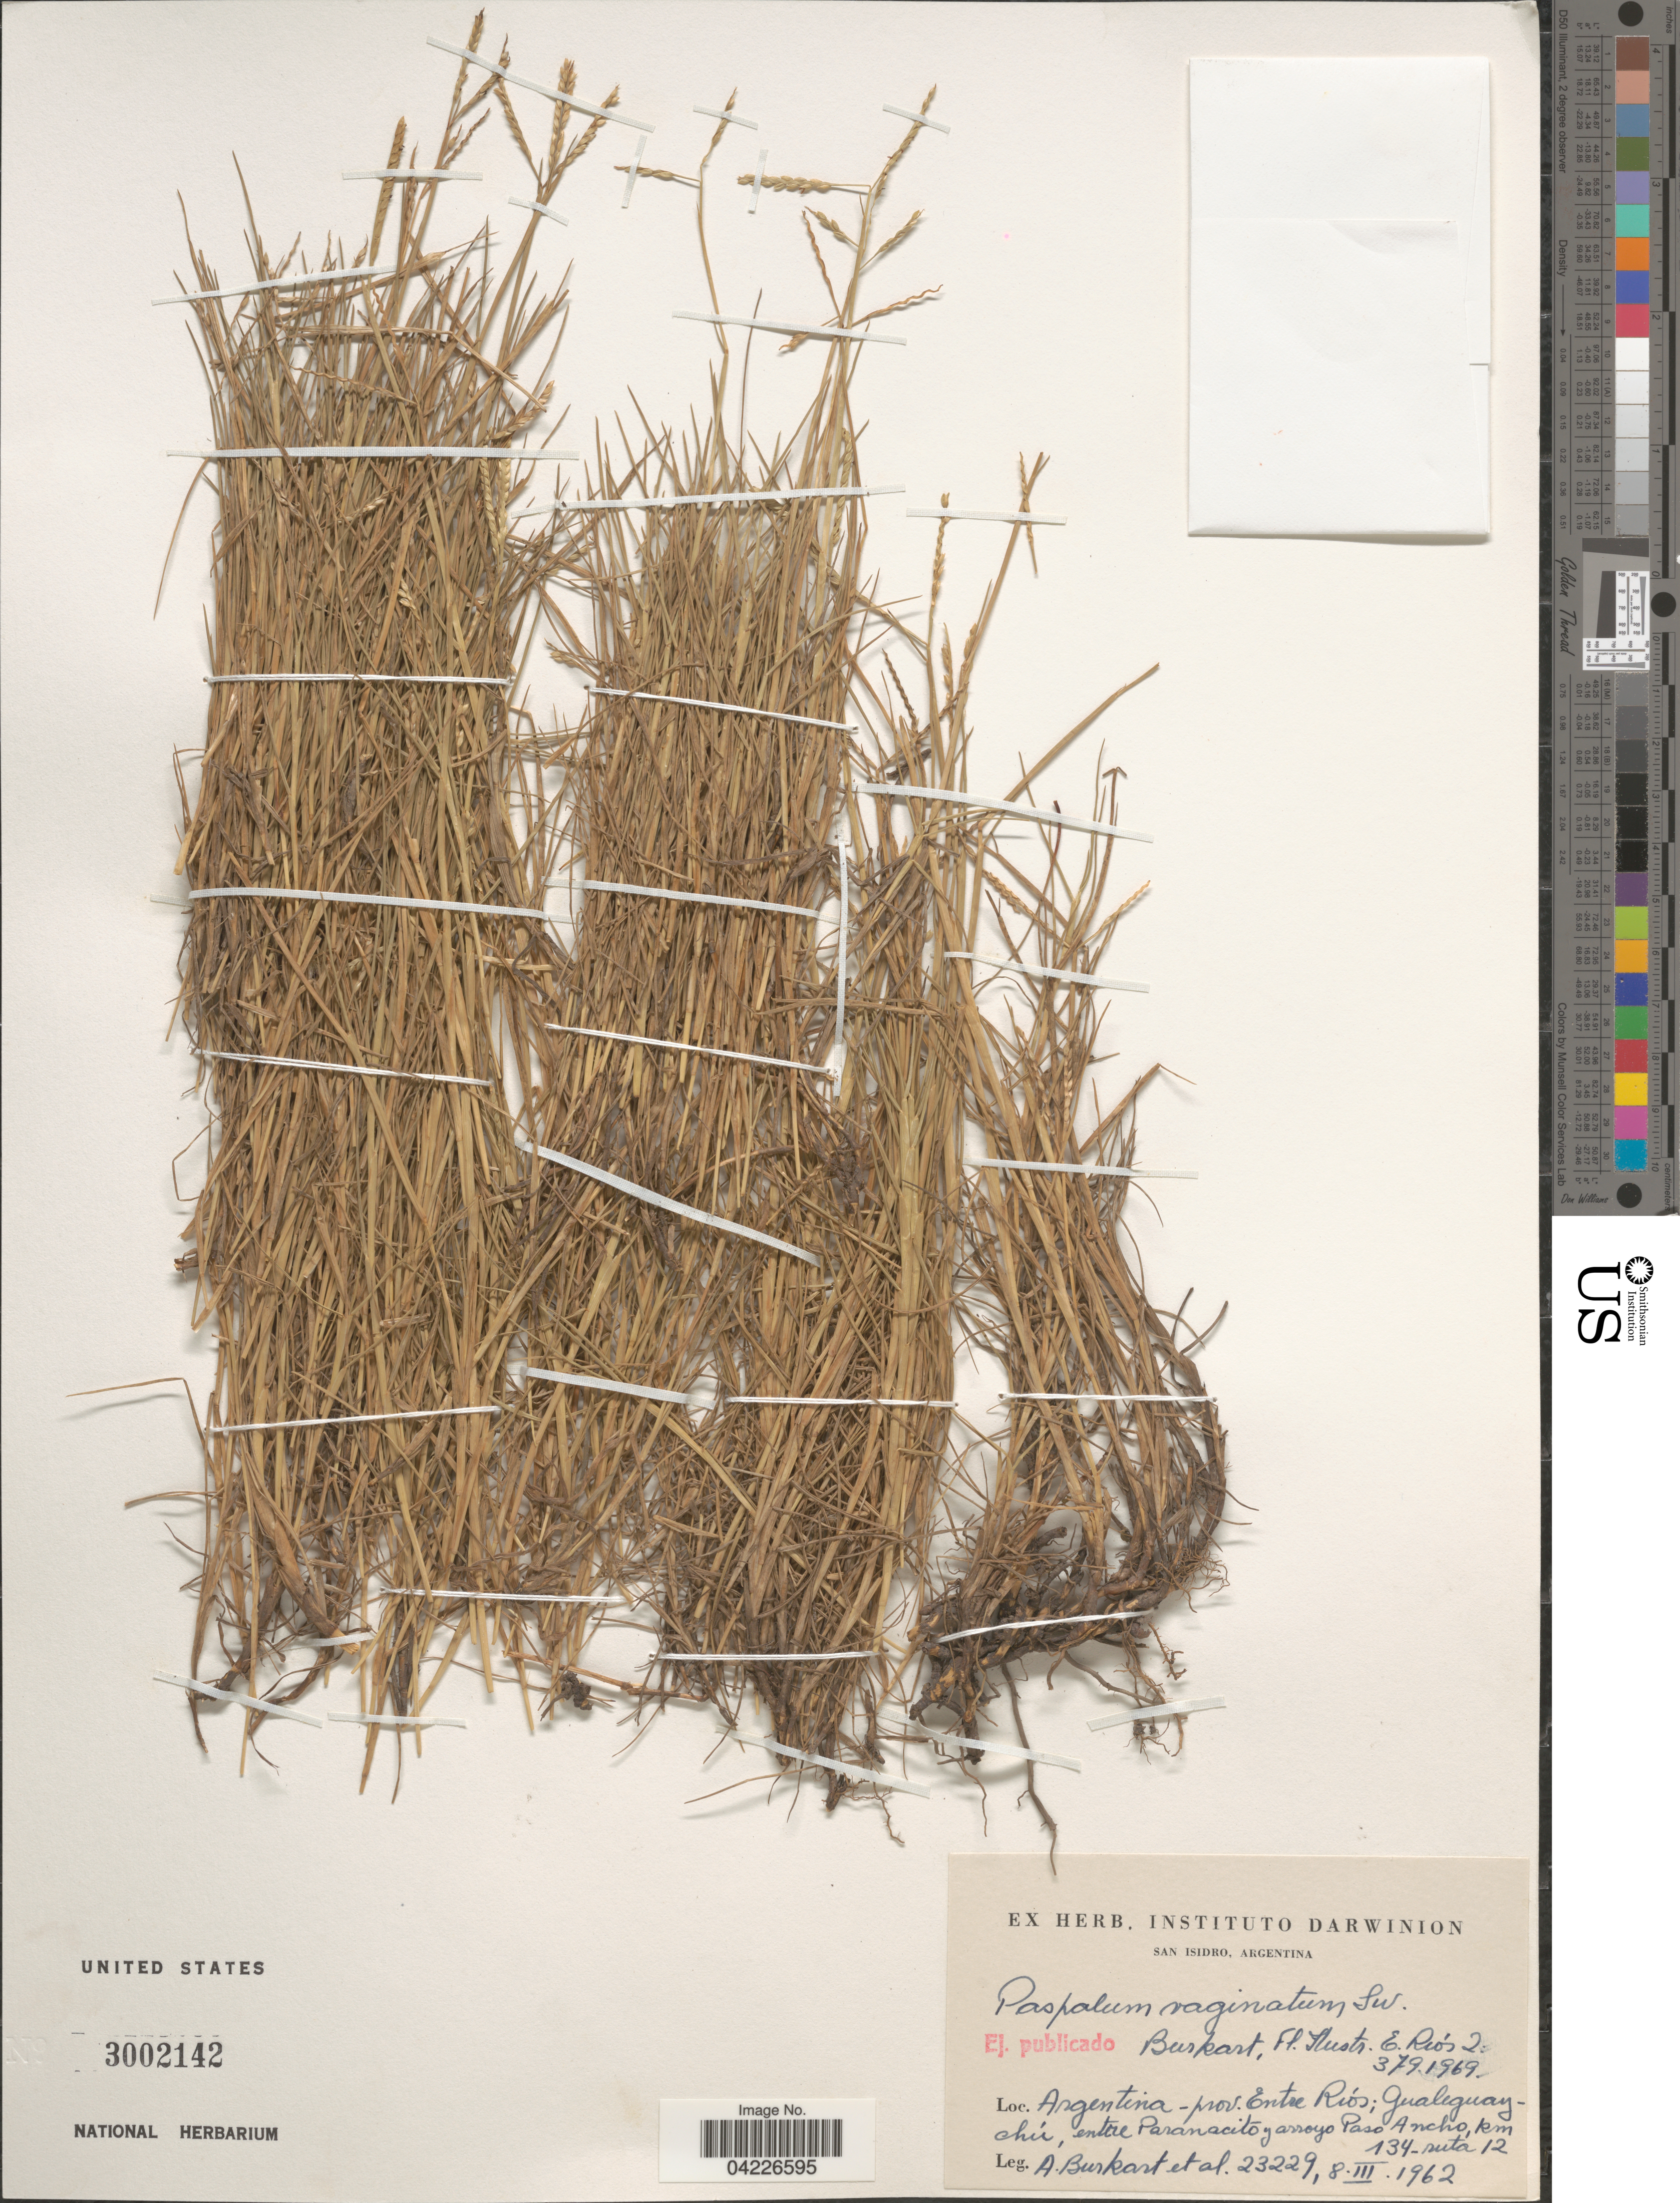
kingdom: Plantae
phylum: Tracheophyta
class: Liliopsida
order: Poales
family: Poaceae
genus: Paspalum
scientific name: Paspalum vaginatum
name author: Sw.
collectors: A. E. Burkart & et al.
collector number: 23229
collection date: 1962-03-08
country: Argentina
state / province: Entre Rios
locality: San Isidro. Prov. Entre Riós; Gualeguaychú, entre Paranacito y arroyo Paso Ancho, km 134 - ruta 12.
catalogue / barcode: US 3002142